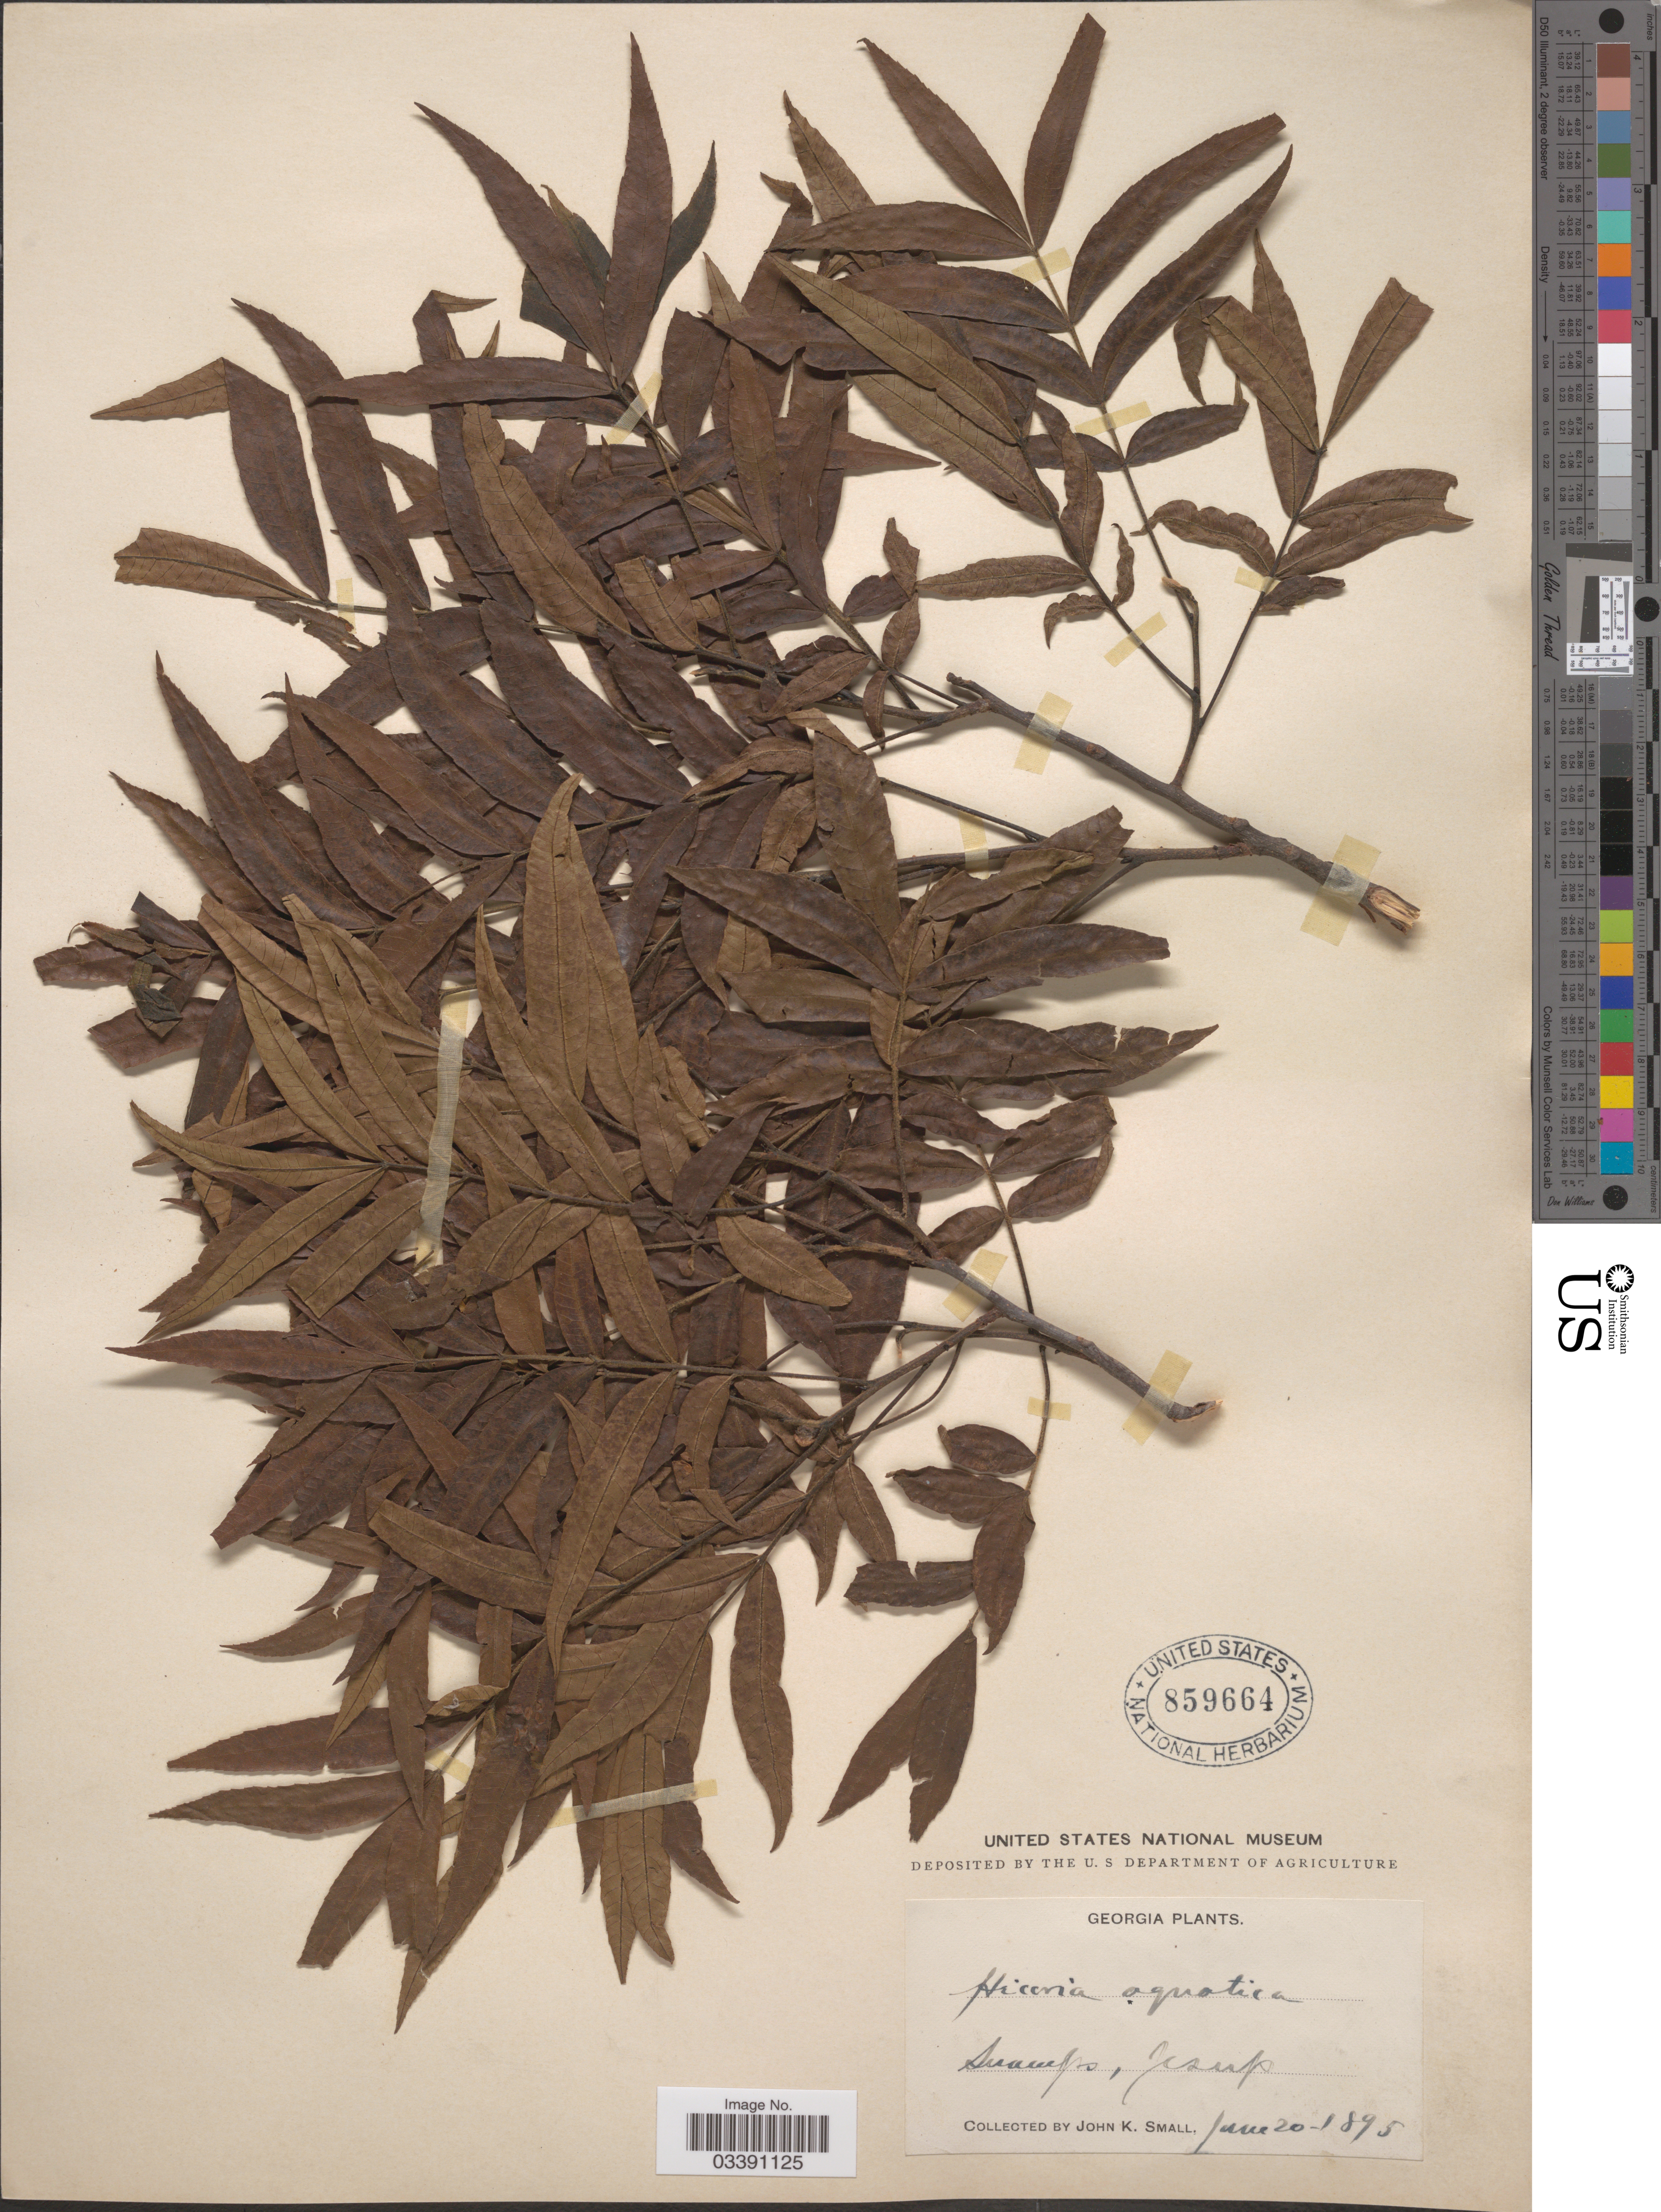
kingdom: Plantae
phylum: Tracheophyta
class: Magnoliopsida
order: Fagales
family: Juglandaceae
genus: Carya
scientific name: Carya aquatica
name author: (F. Michx.) Nutt.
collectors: J. K. Small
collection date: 1895-06-20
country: United States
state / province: Georgia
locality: Swamps, Jesup.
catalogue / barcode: US 859664